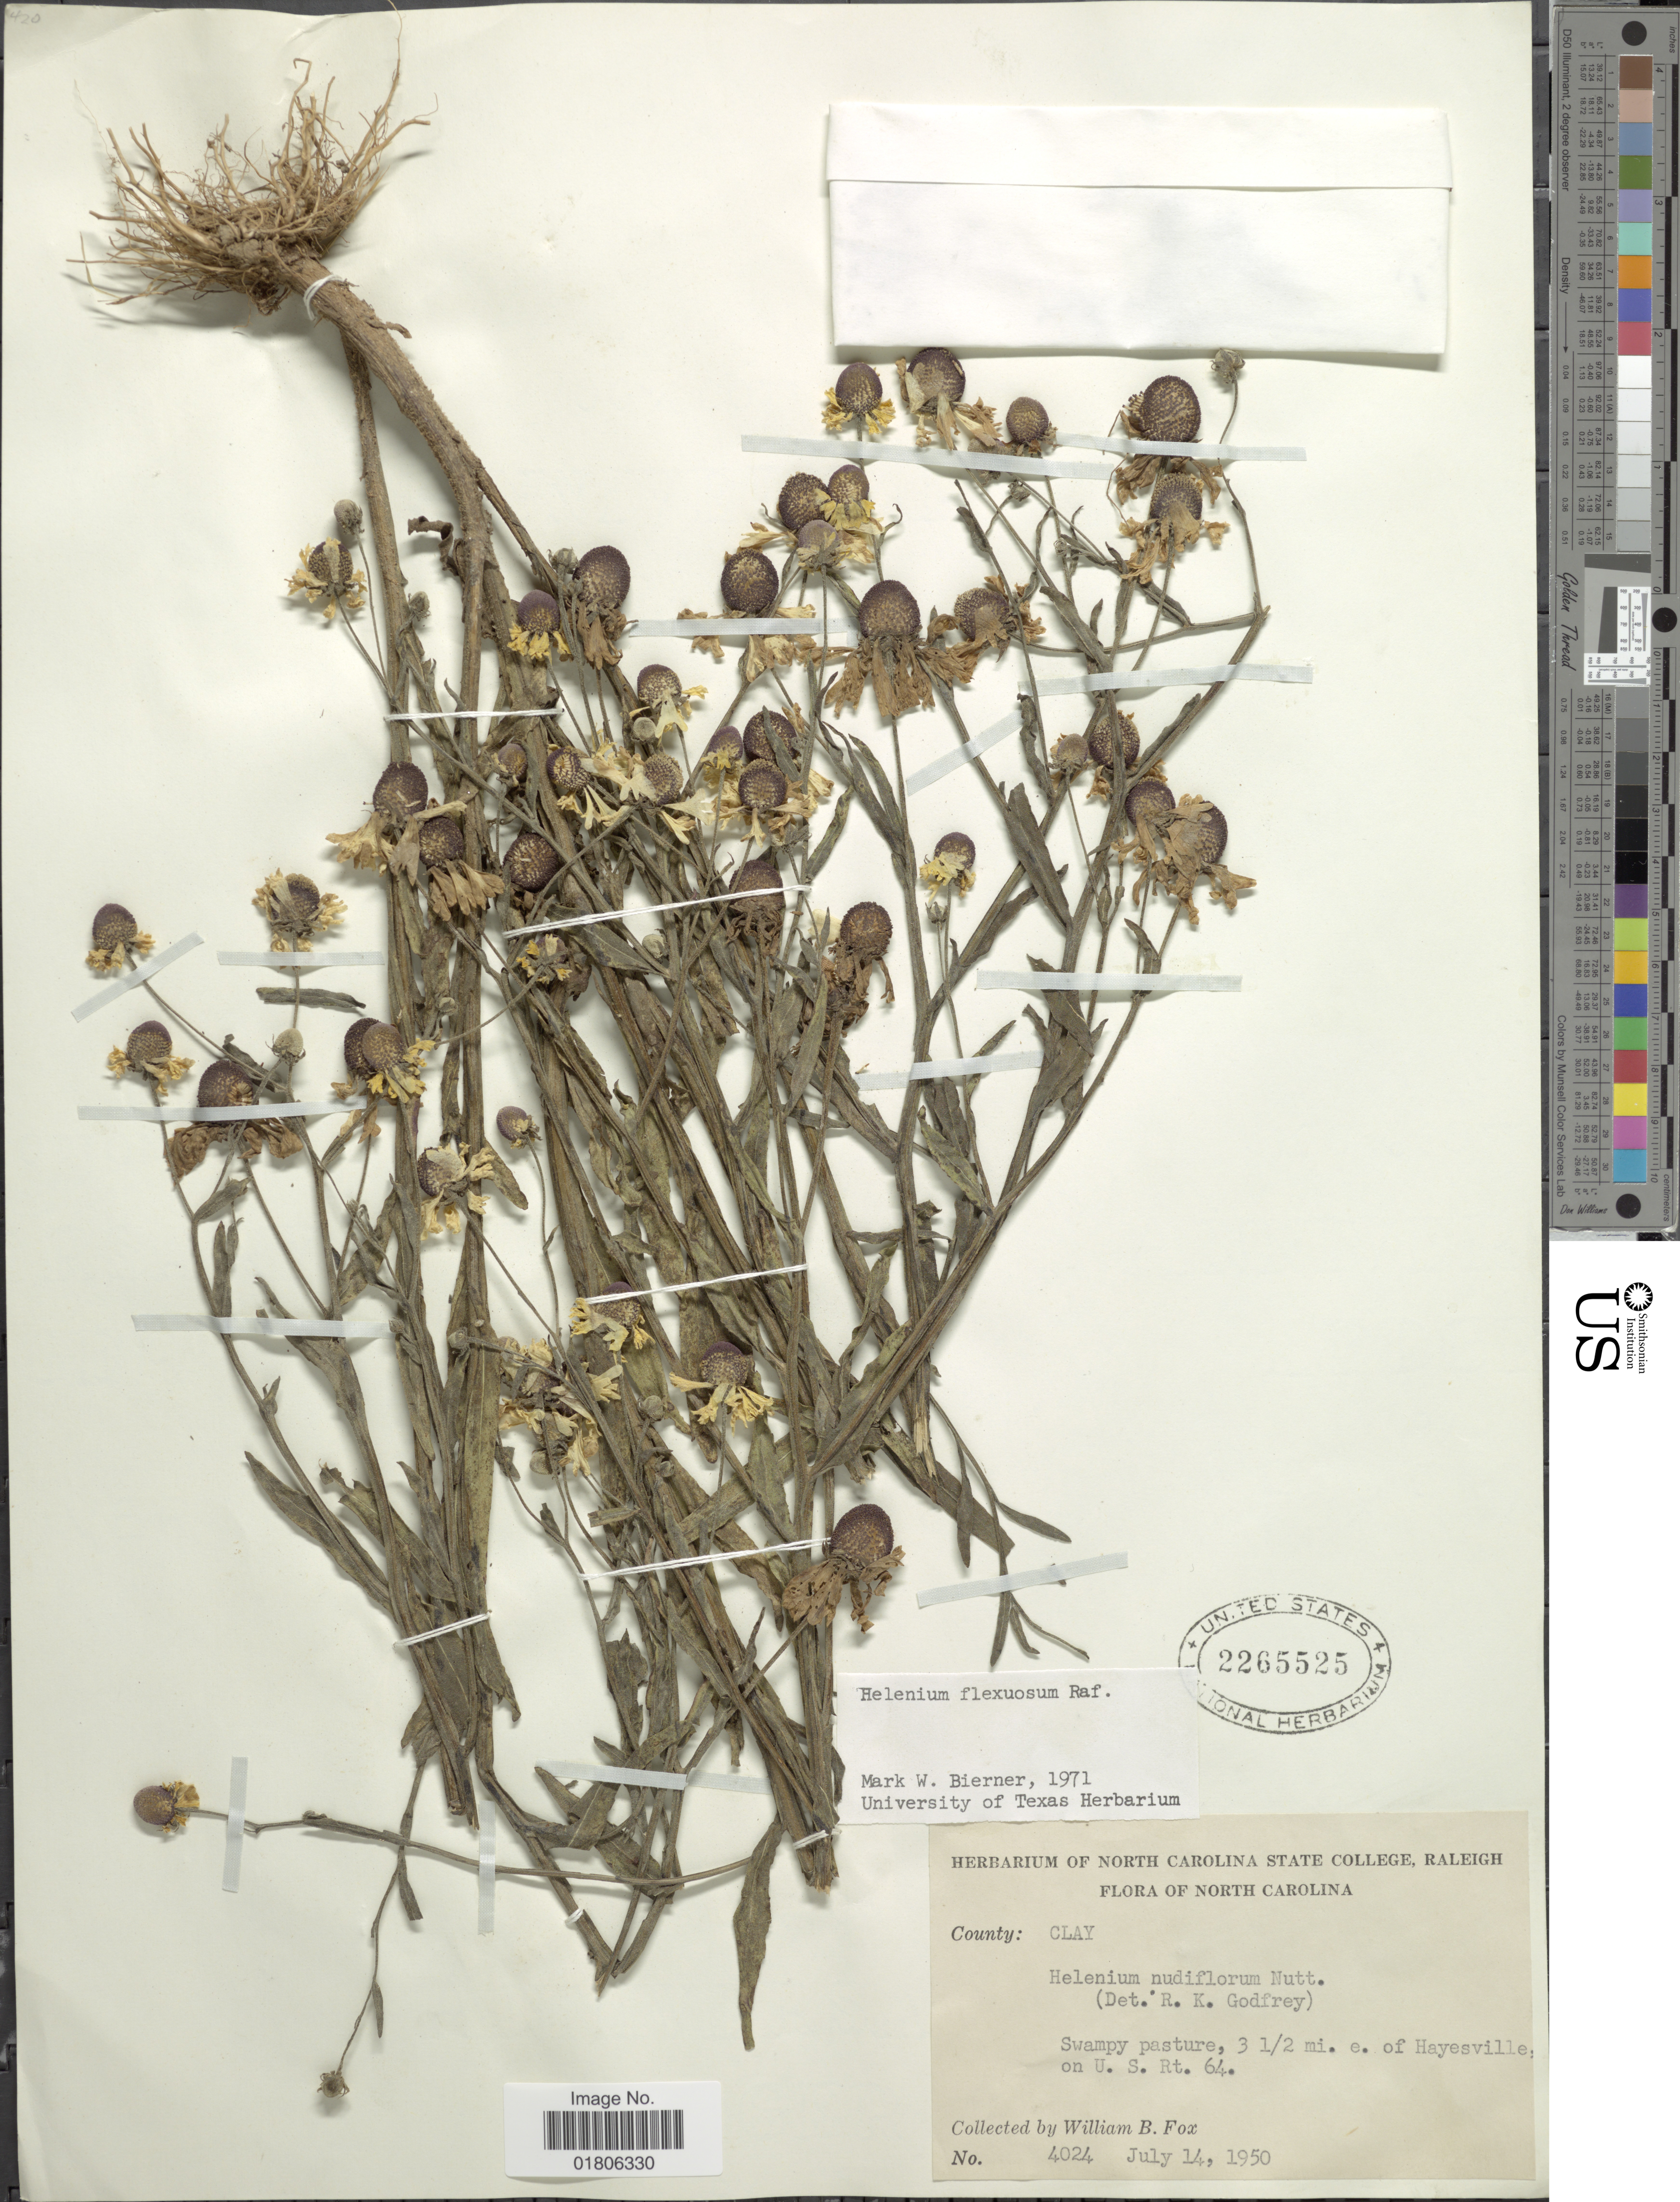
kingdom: Plantae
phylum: Tracheophyta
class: Magnoliopsida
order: Asterales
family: Asteraceae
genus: Helenium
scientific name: Helenium flexuosum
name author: Raf.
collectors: W. B. Fox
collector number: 4024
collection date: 1950-07-14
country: United States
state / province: North Carolina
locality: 3 1/2 mi. e. of Hayesville on U.S. Rt. 64. County Clay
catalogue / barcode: US 2265525